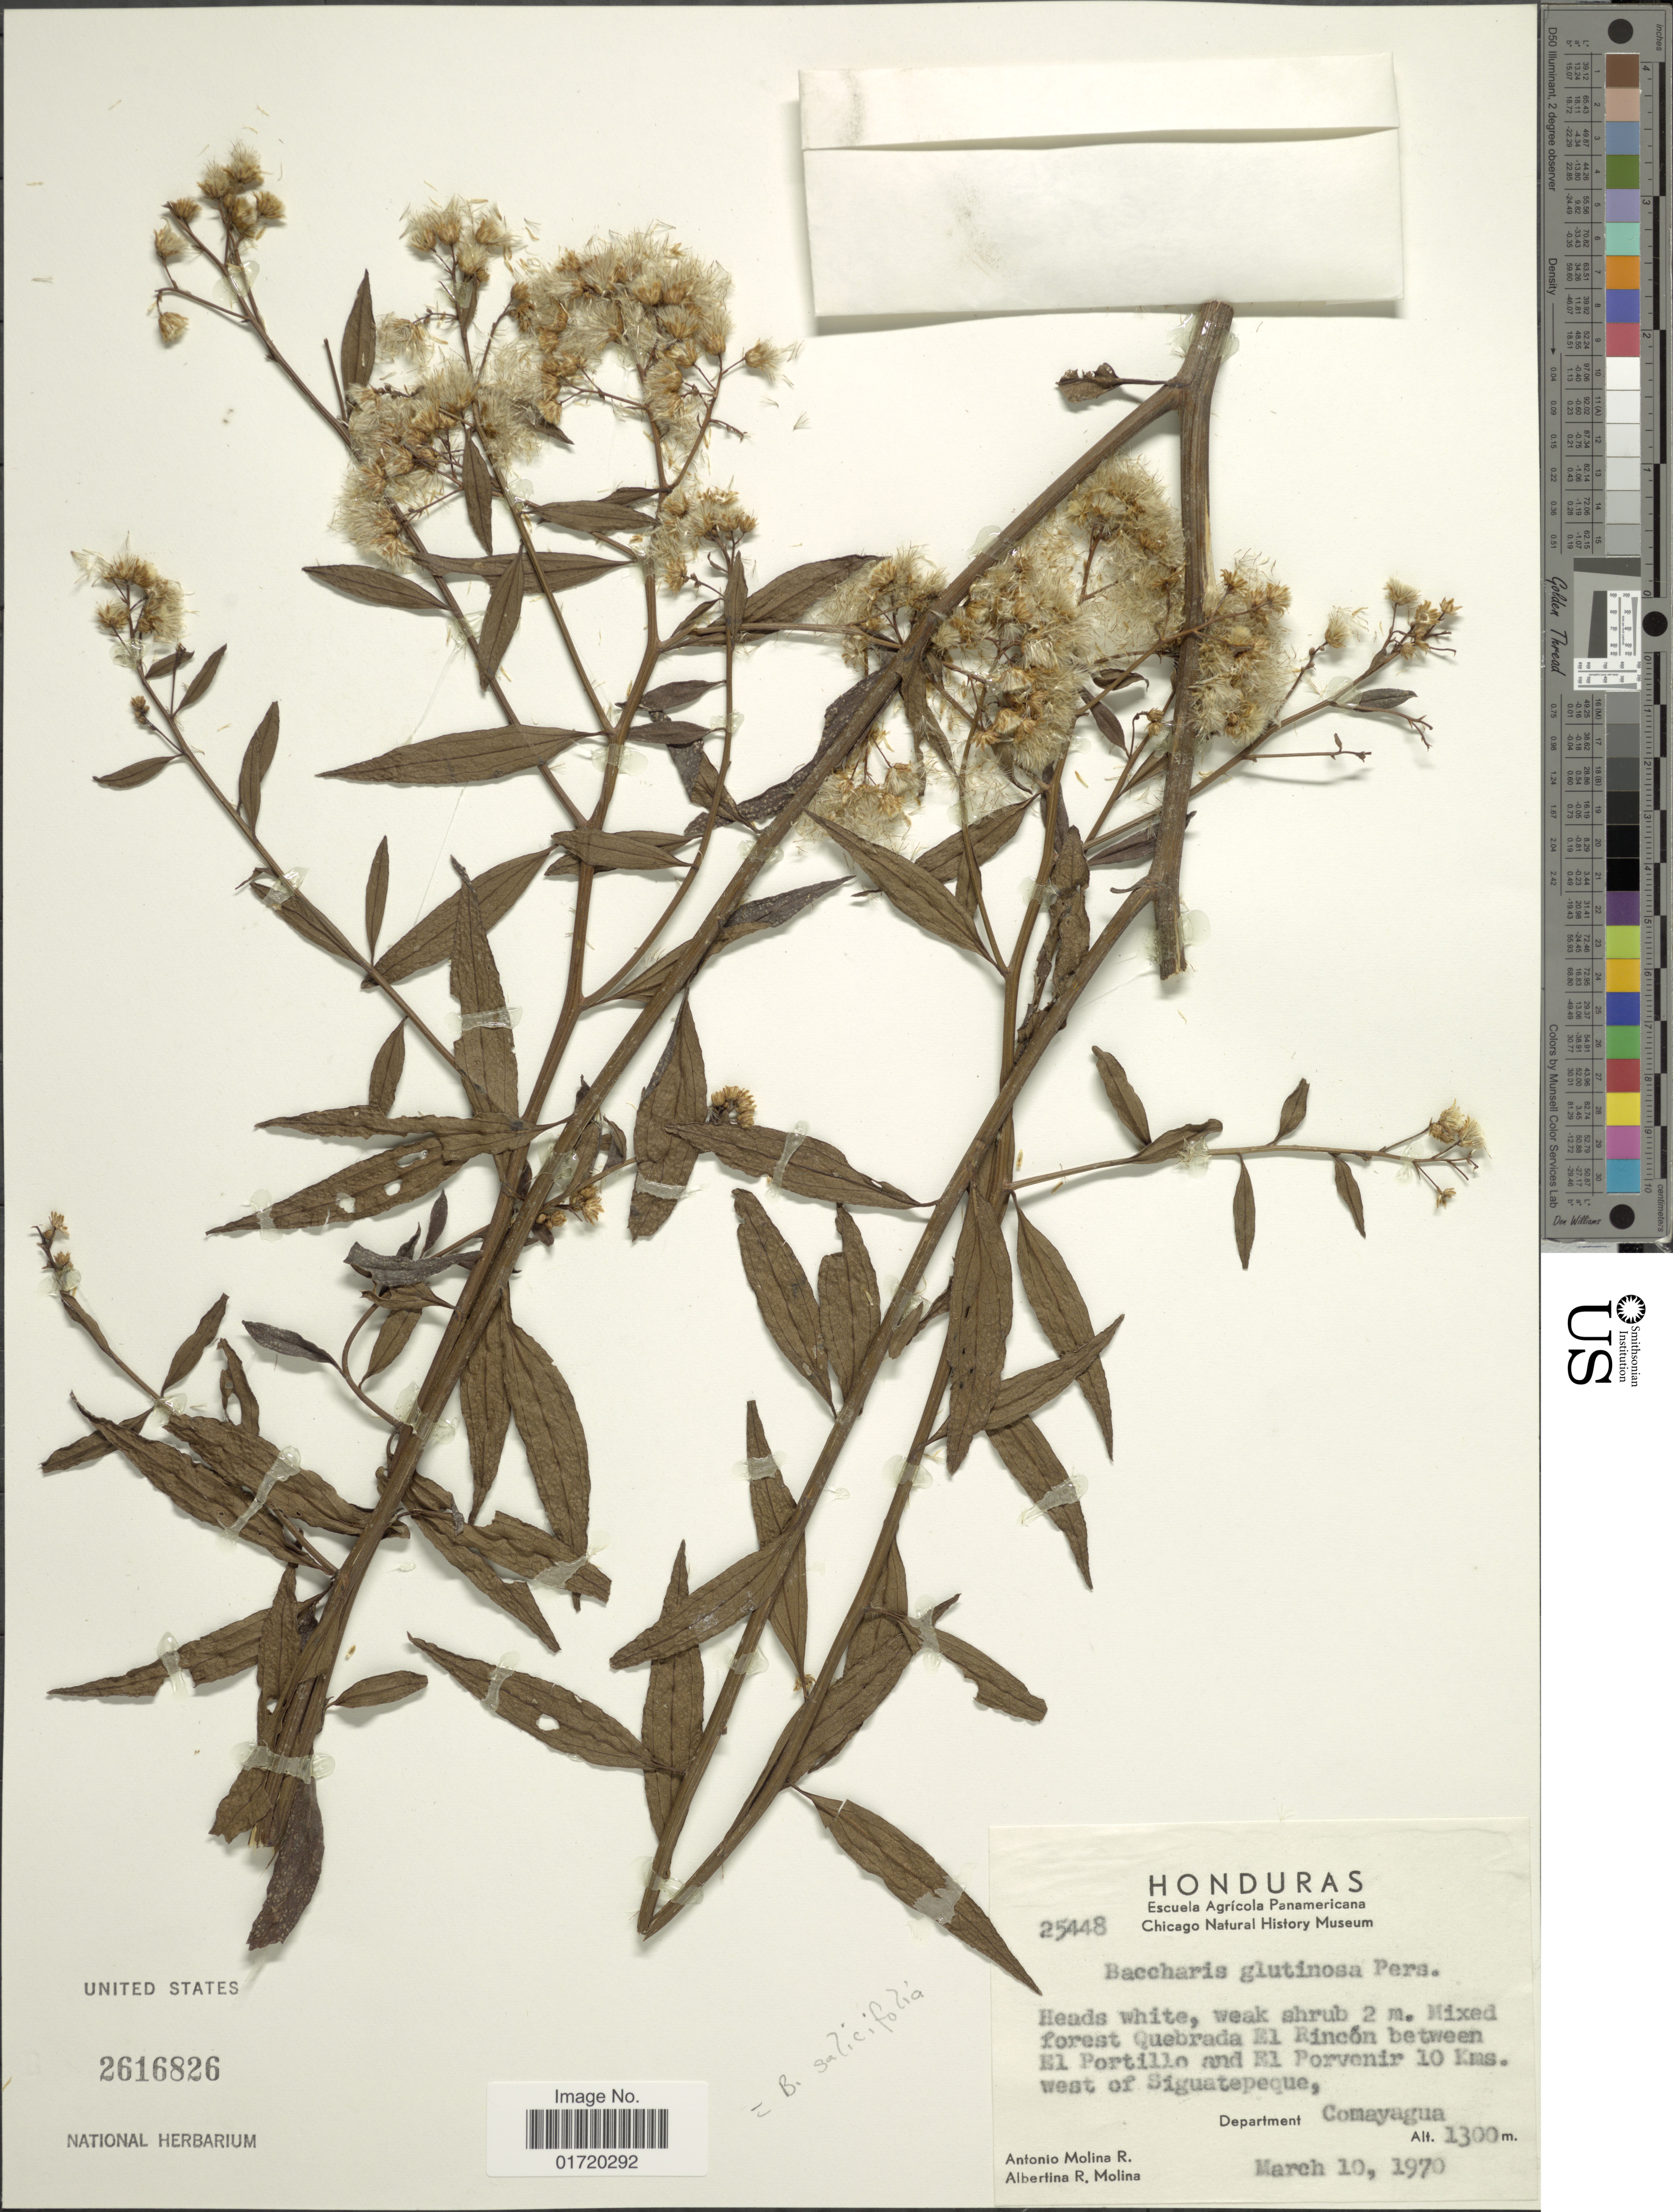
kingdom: Plantae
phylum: Tracheophyta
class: Magnoliopsida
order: Asterales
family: Asteraceae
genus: Baccharis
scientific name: Baccharis trinervis var. rhexioides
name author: (Kunth) Baker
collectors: A. Molina R. & A. R. Molina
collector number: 25448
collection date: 1970-03-10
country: Honduras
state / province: Comayagua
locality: Quebrada El Rincon between El Portillo and El Porvenir 10 kms west of Siguatepeque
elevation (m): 1300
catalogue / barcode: US 2616826